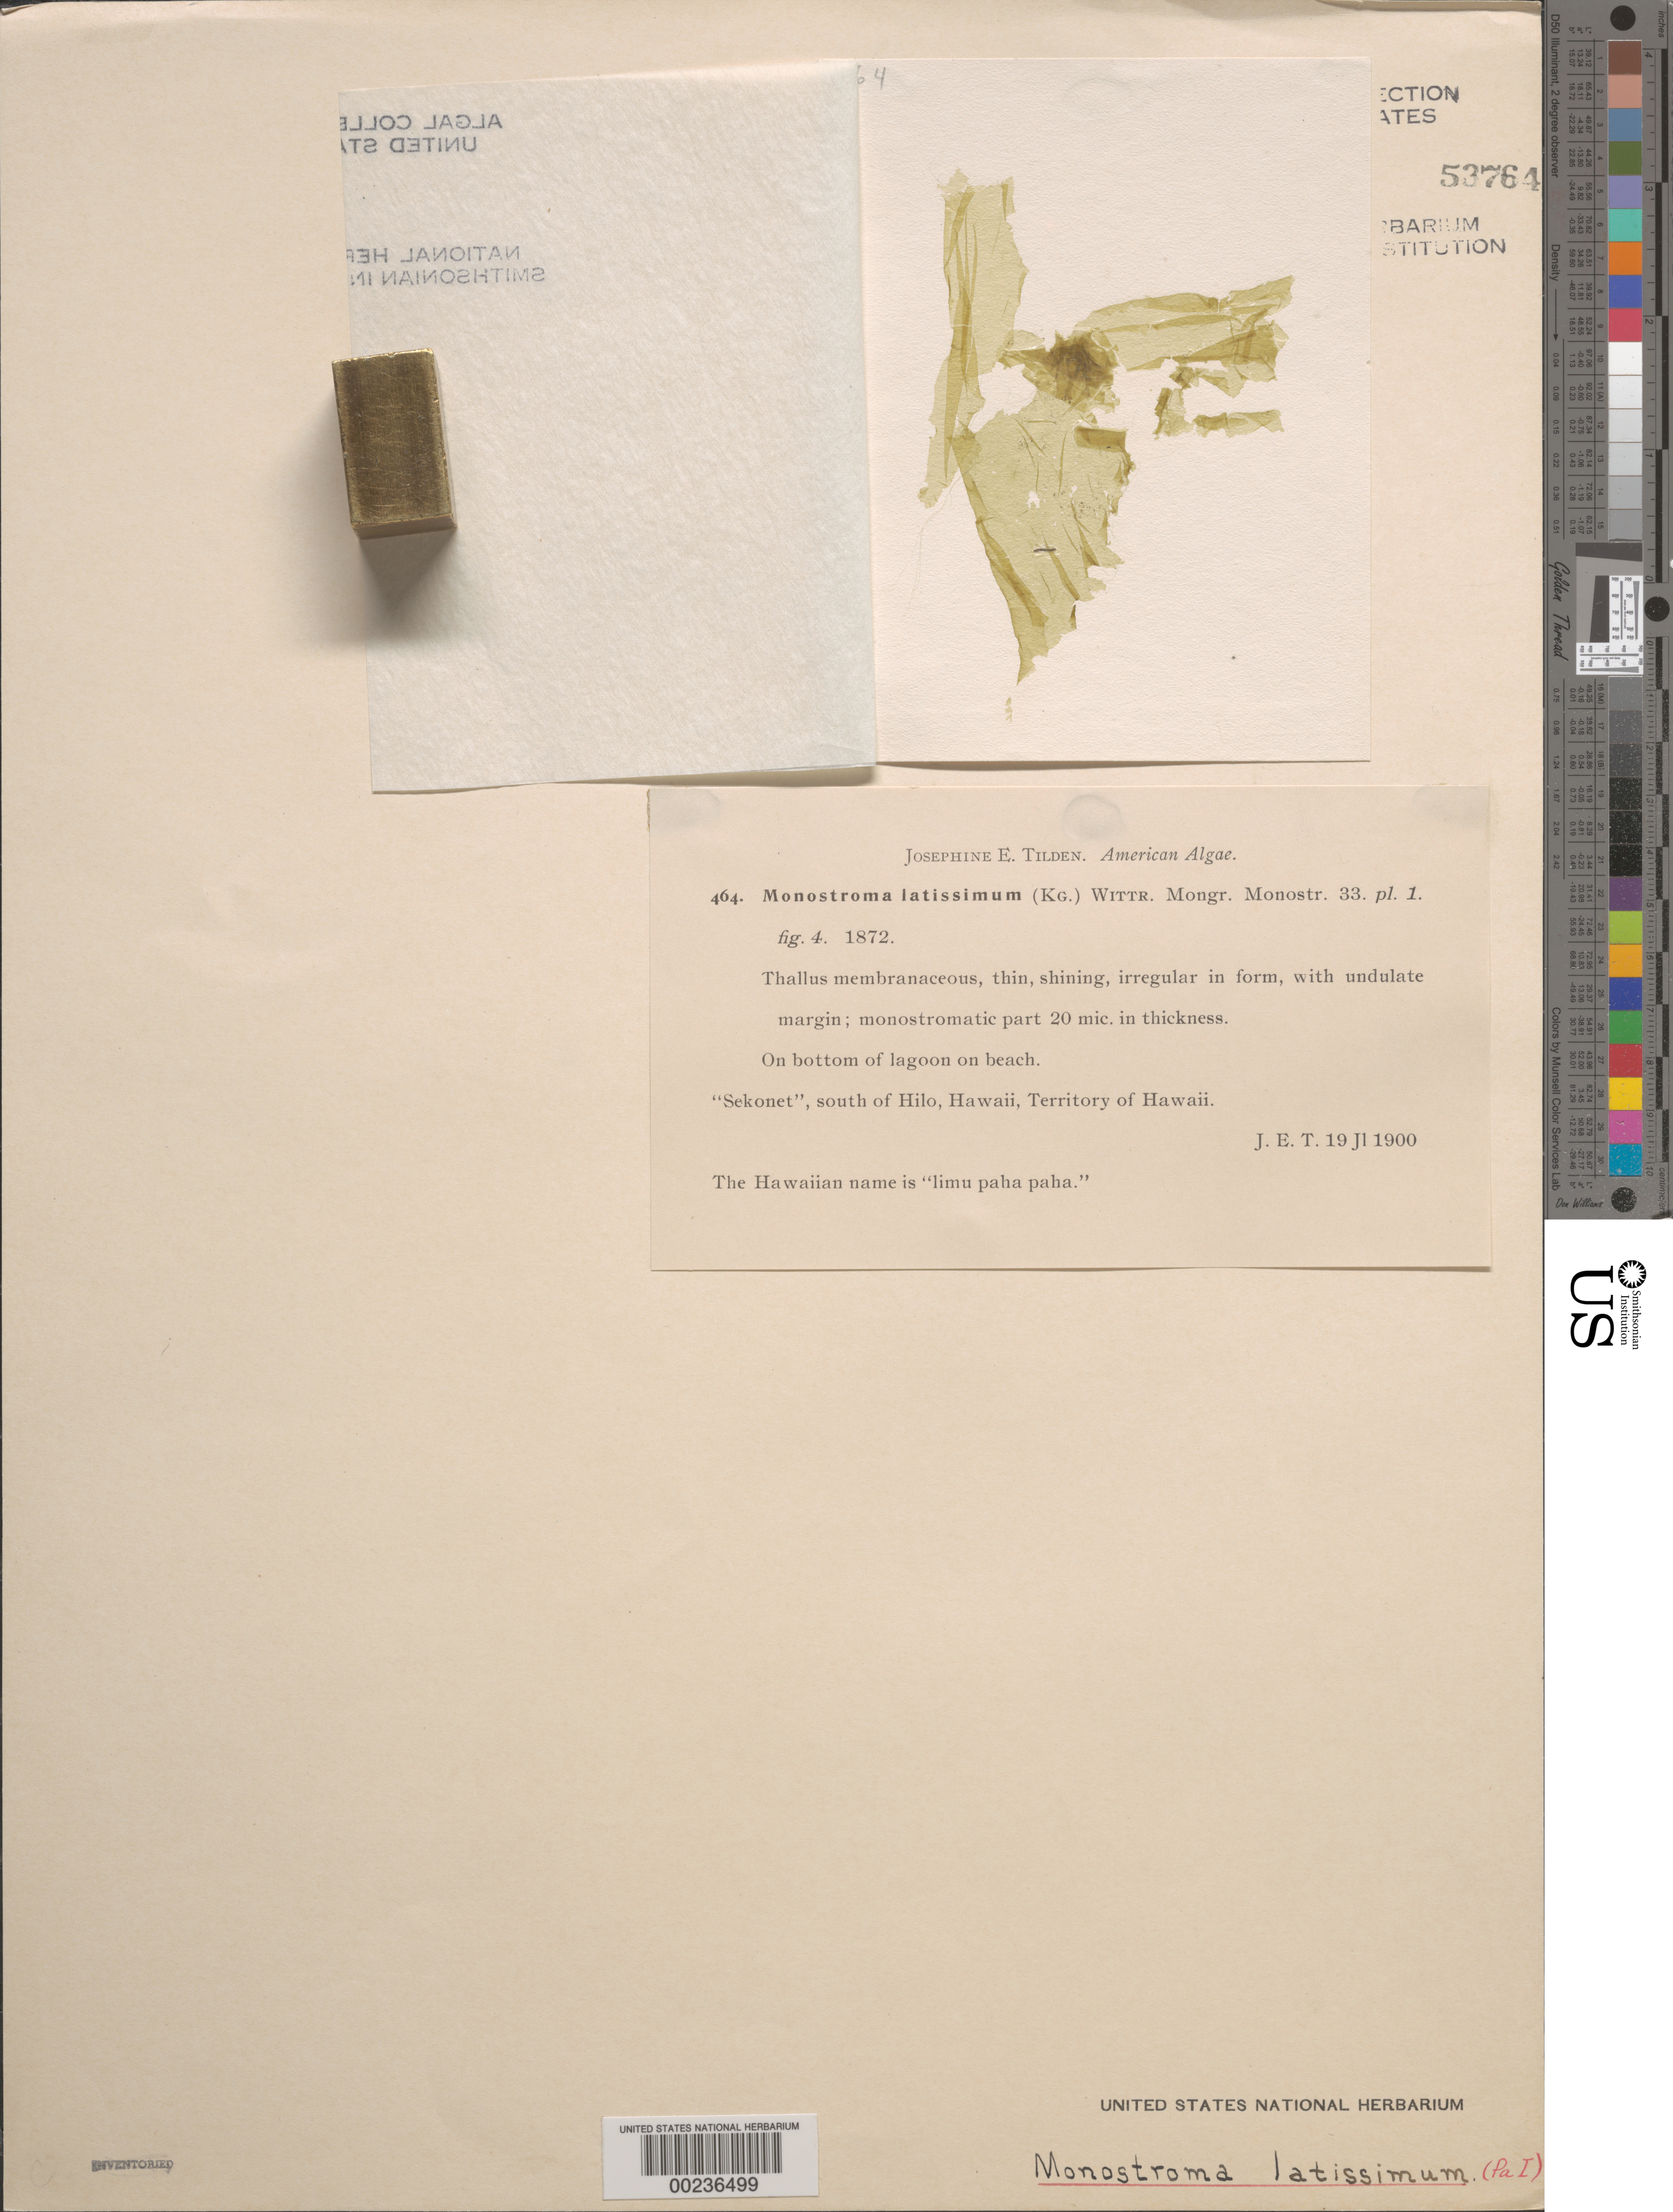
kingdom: Plantae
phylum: Chlorophyta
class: Ulvophyceae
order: Ulvales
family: Monostromataceae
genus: Monostroma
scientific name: Monostroma latissimum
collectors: J. E. Tilden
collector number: JET 464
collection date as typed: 19 Jul 1900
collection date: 1900-07-19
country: United States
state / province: Hawaii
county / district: Hawaii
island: Hawaii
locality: Sekonet, south of Hilo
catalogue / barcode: US 53764